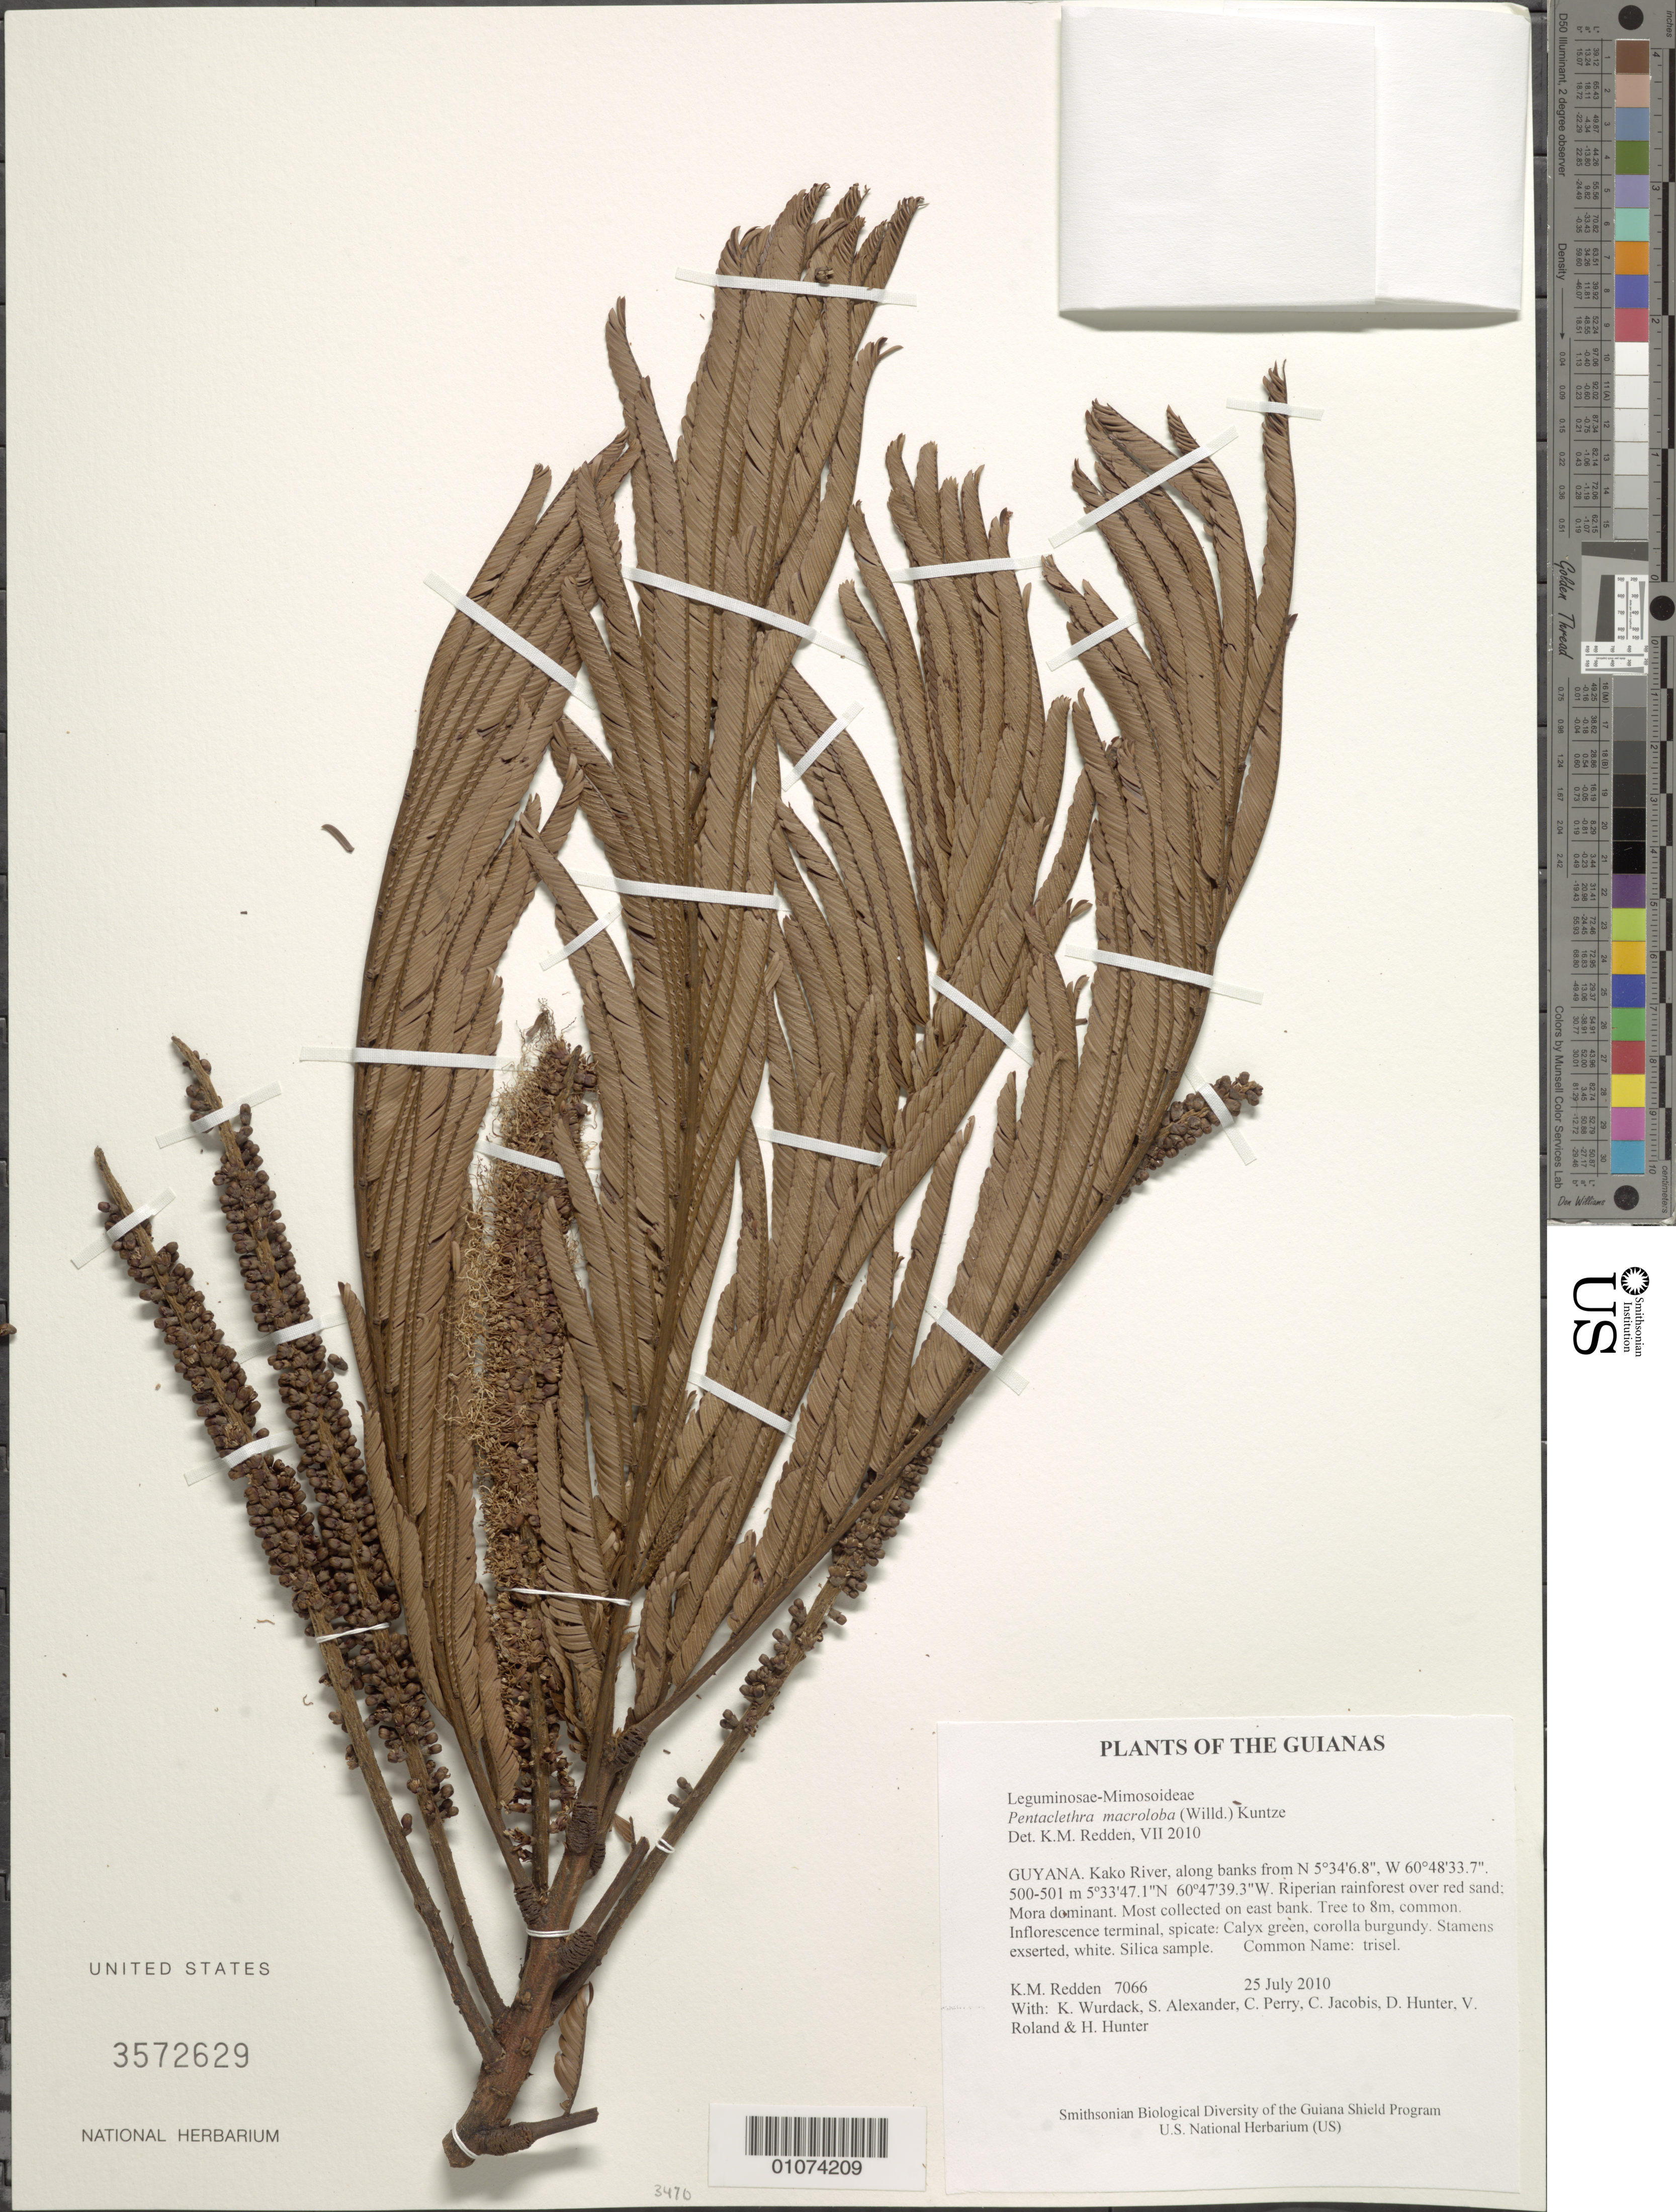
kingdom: Plantae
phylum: Tracheophyta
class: Magnoliopsida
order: Fabales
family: Fabaceae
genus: Pentaclethra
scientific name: Pentaclethra macroloba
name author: (Willd.) Kuntze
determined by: Redden, K. M.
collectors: K. M. Redden, K. Wurdack, S. N. Alexander, C. Perry, C. Jacobis, D. Hunter, V. Roland & H. Hunter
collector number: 7066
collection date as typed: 25 July 2010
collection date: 2010-07-25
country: Guyana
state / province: Cuyuni-Mazaruni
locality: Kako River, along banks from N 5°34'6.8", W 60°48'33.7"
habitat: Riperian rainforest over red sand; Mora dominant. Most collected on east bank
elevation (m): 500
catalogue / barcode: US 3572629